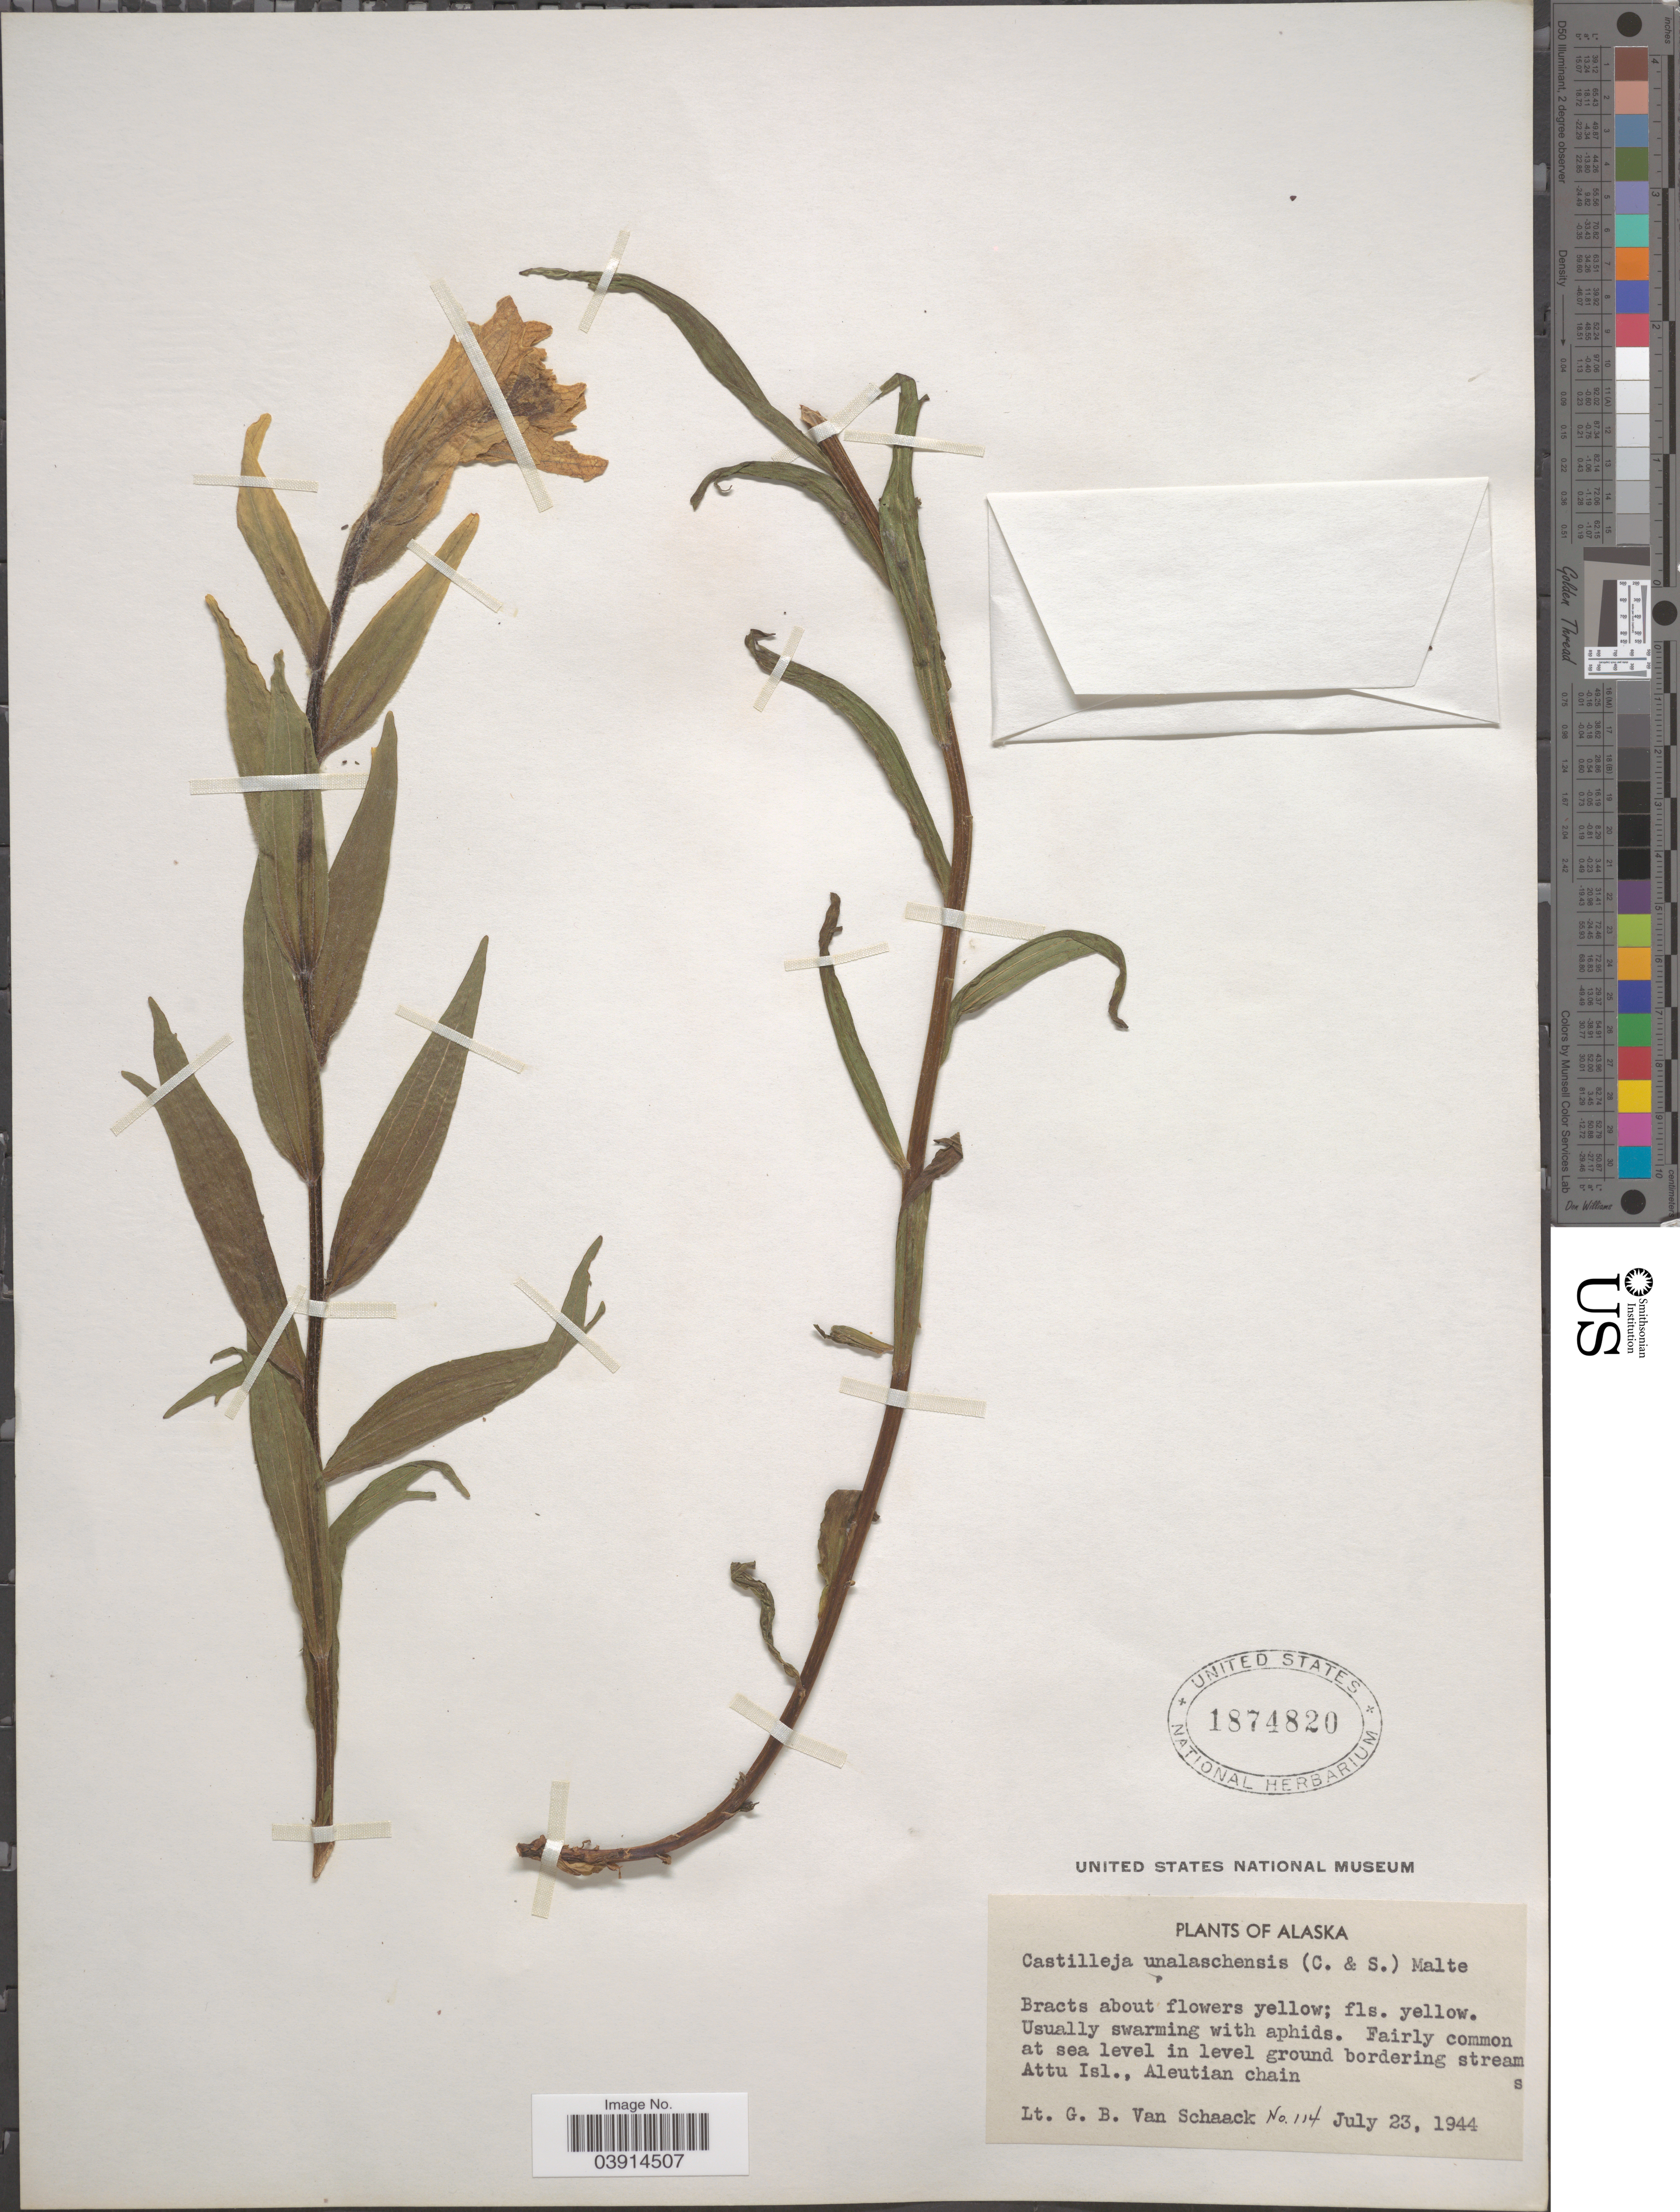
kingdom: Plantae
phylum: Tracheophyta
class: Magnoliopsida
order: Lamiales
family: Orobanchaceae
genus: Castilleja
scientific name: Castilleja unalaschcensis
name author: (Cham. & Schltdl.) Malte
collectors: G. Van Schaack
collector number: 114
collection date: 1944-07-23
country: United States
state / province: Alaska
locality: Attu Isl., Aleutian chain.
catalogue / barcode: US 1874820